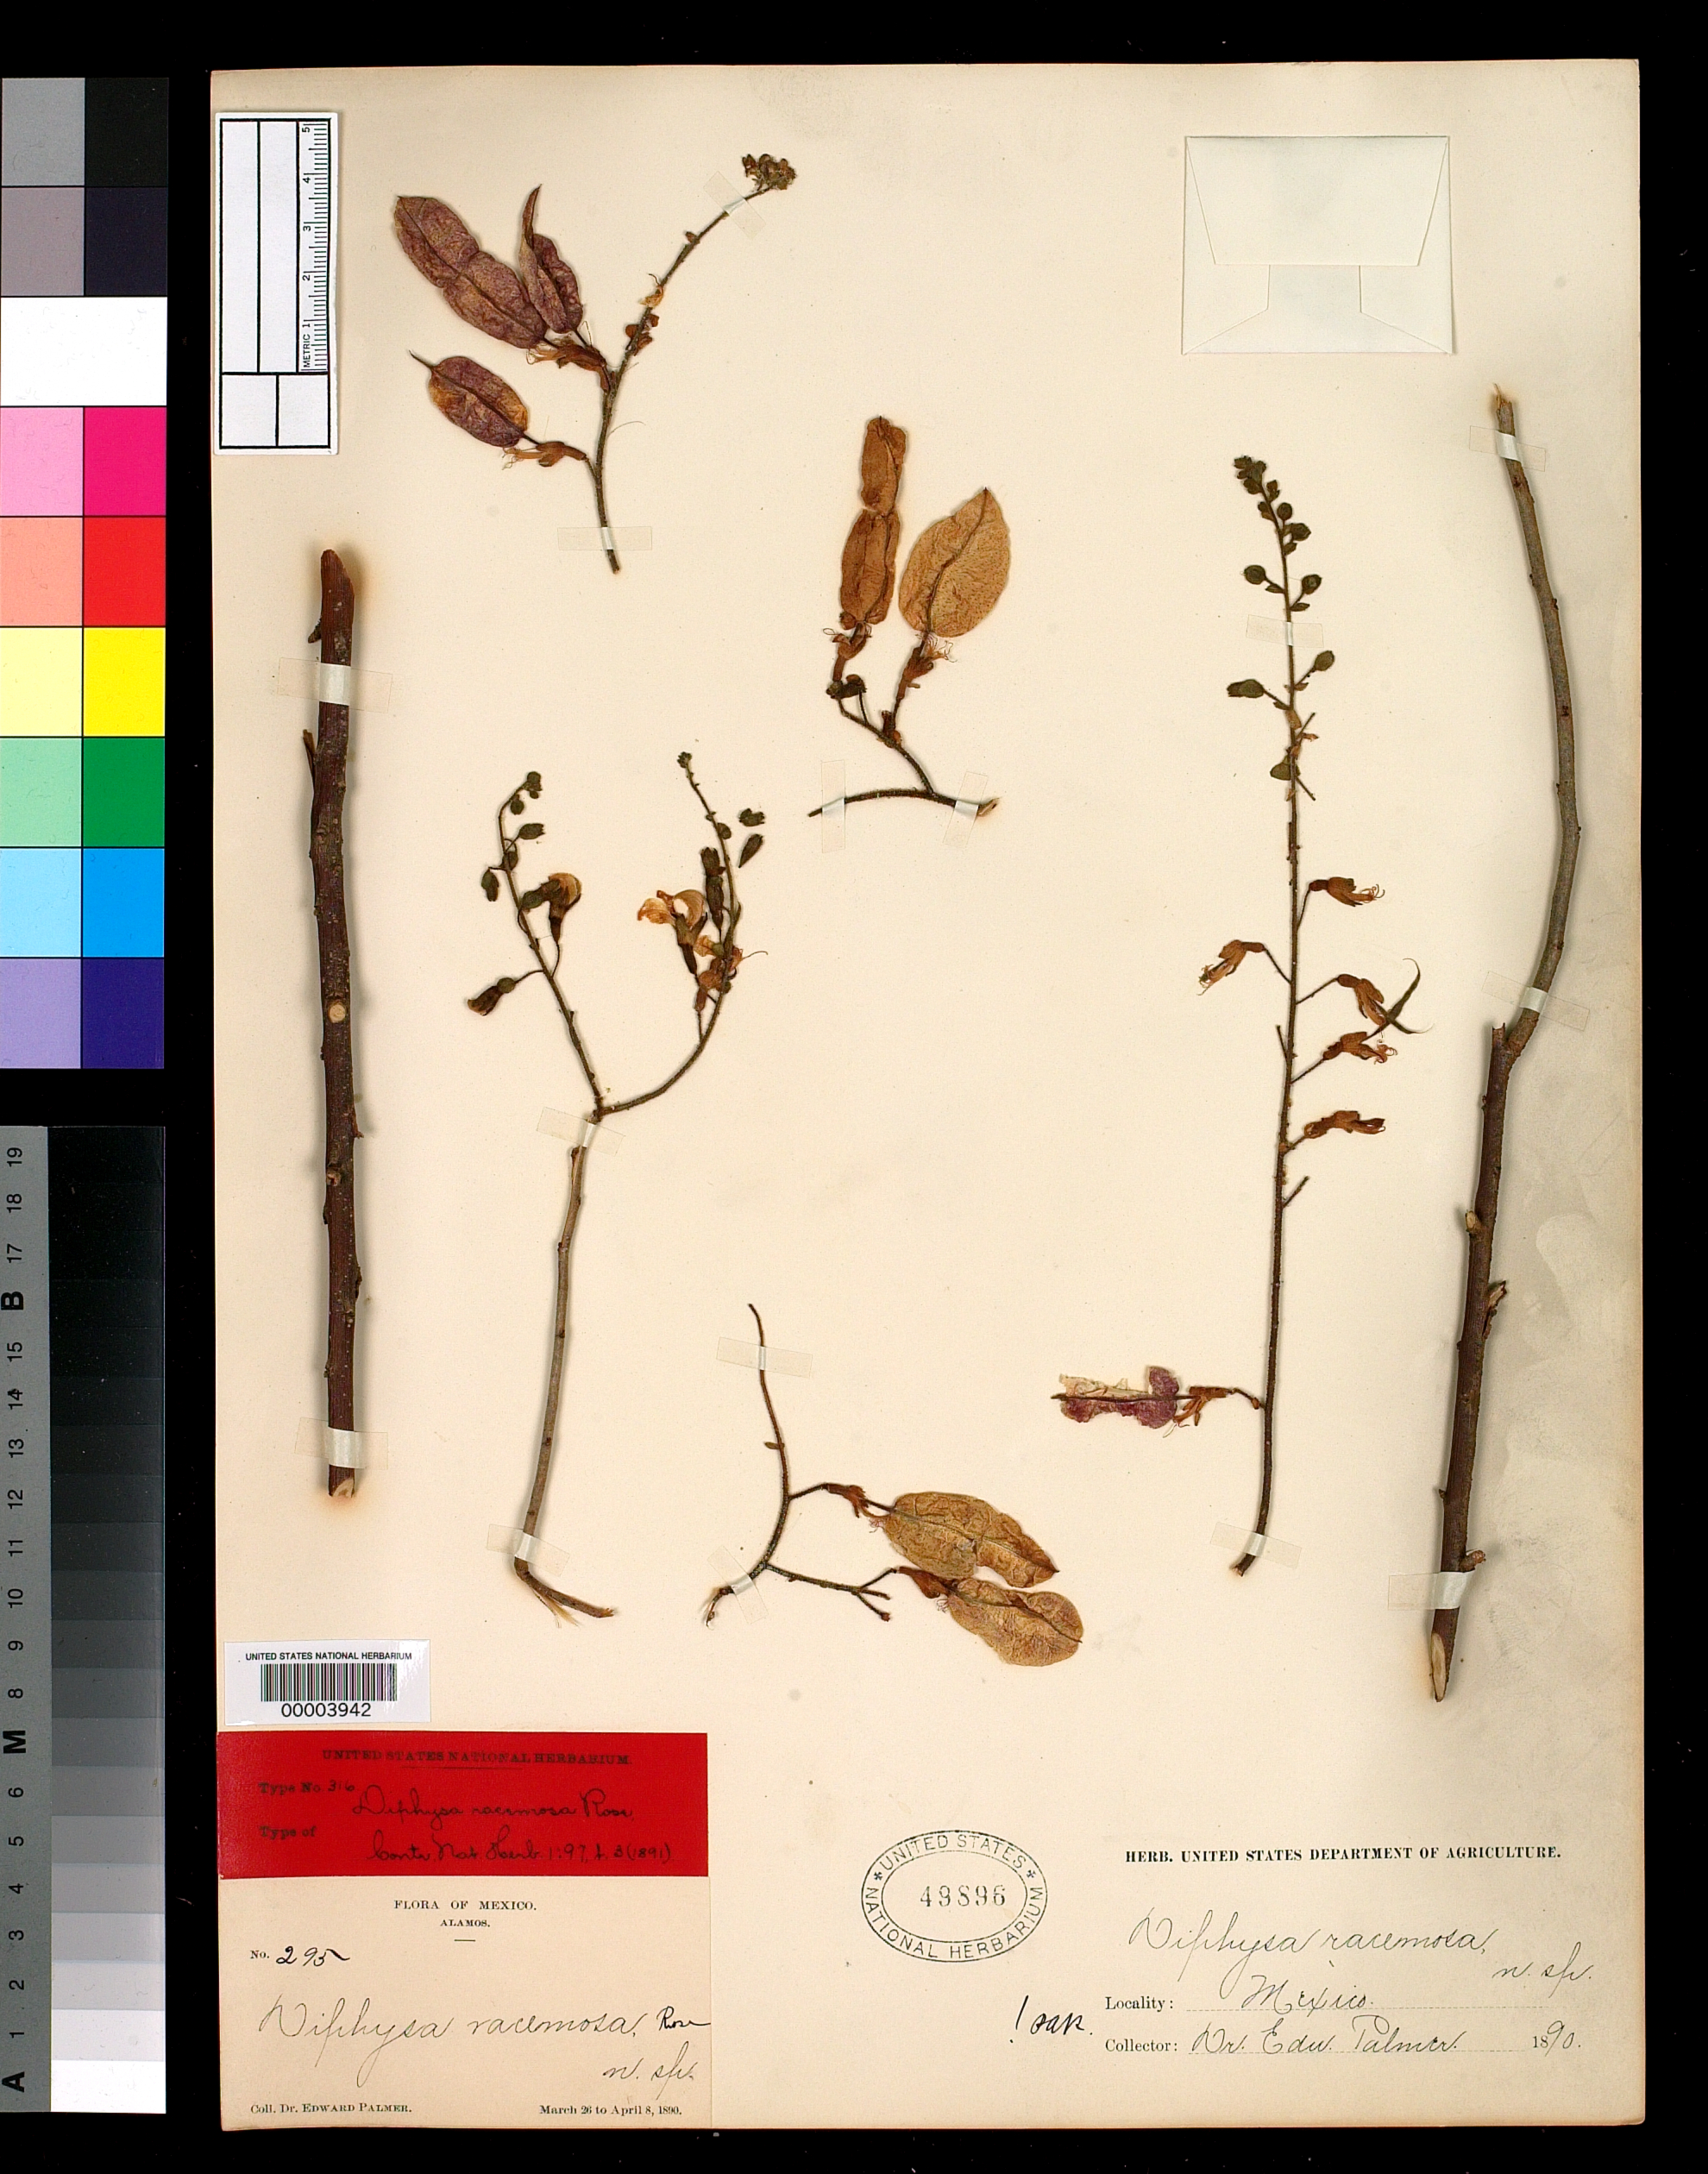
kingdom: Plantae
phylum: Tracheophyta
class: Magnoliopsida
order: Fabales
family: Fabaceae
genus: Diphysa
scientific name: Diphysa racemosa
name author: Rose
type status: Type Collection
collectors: E. Palmer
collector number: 295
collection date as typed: March 26 to April 8, 1890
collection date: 1890-03-26/1890-04-08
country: Mexico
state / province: Sonora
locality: Alamos.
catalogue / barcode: US 49896